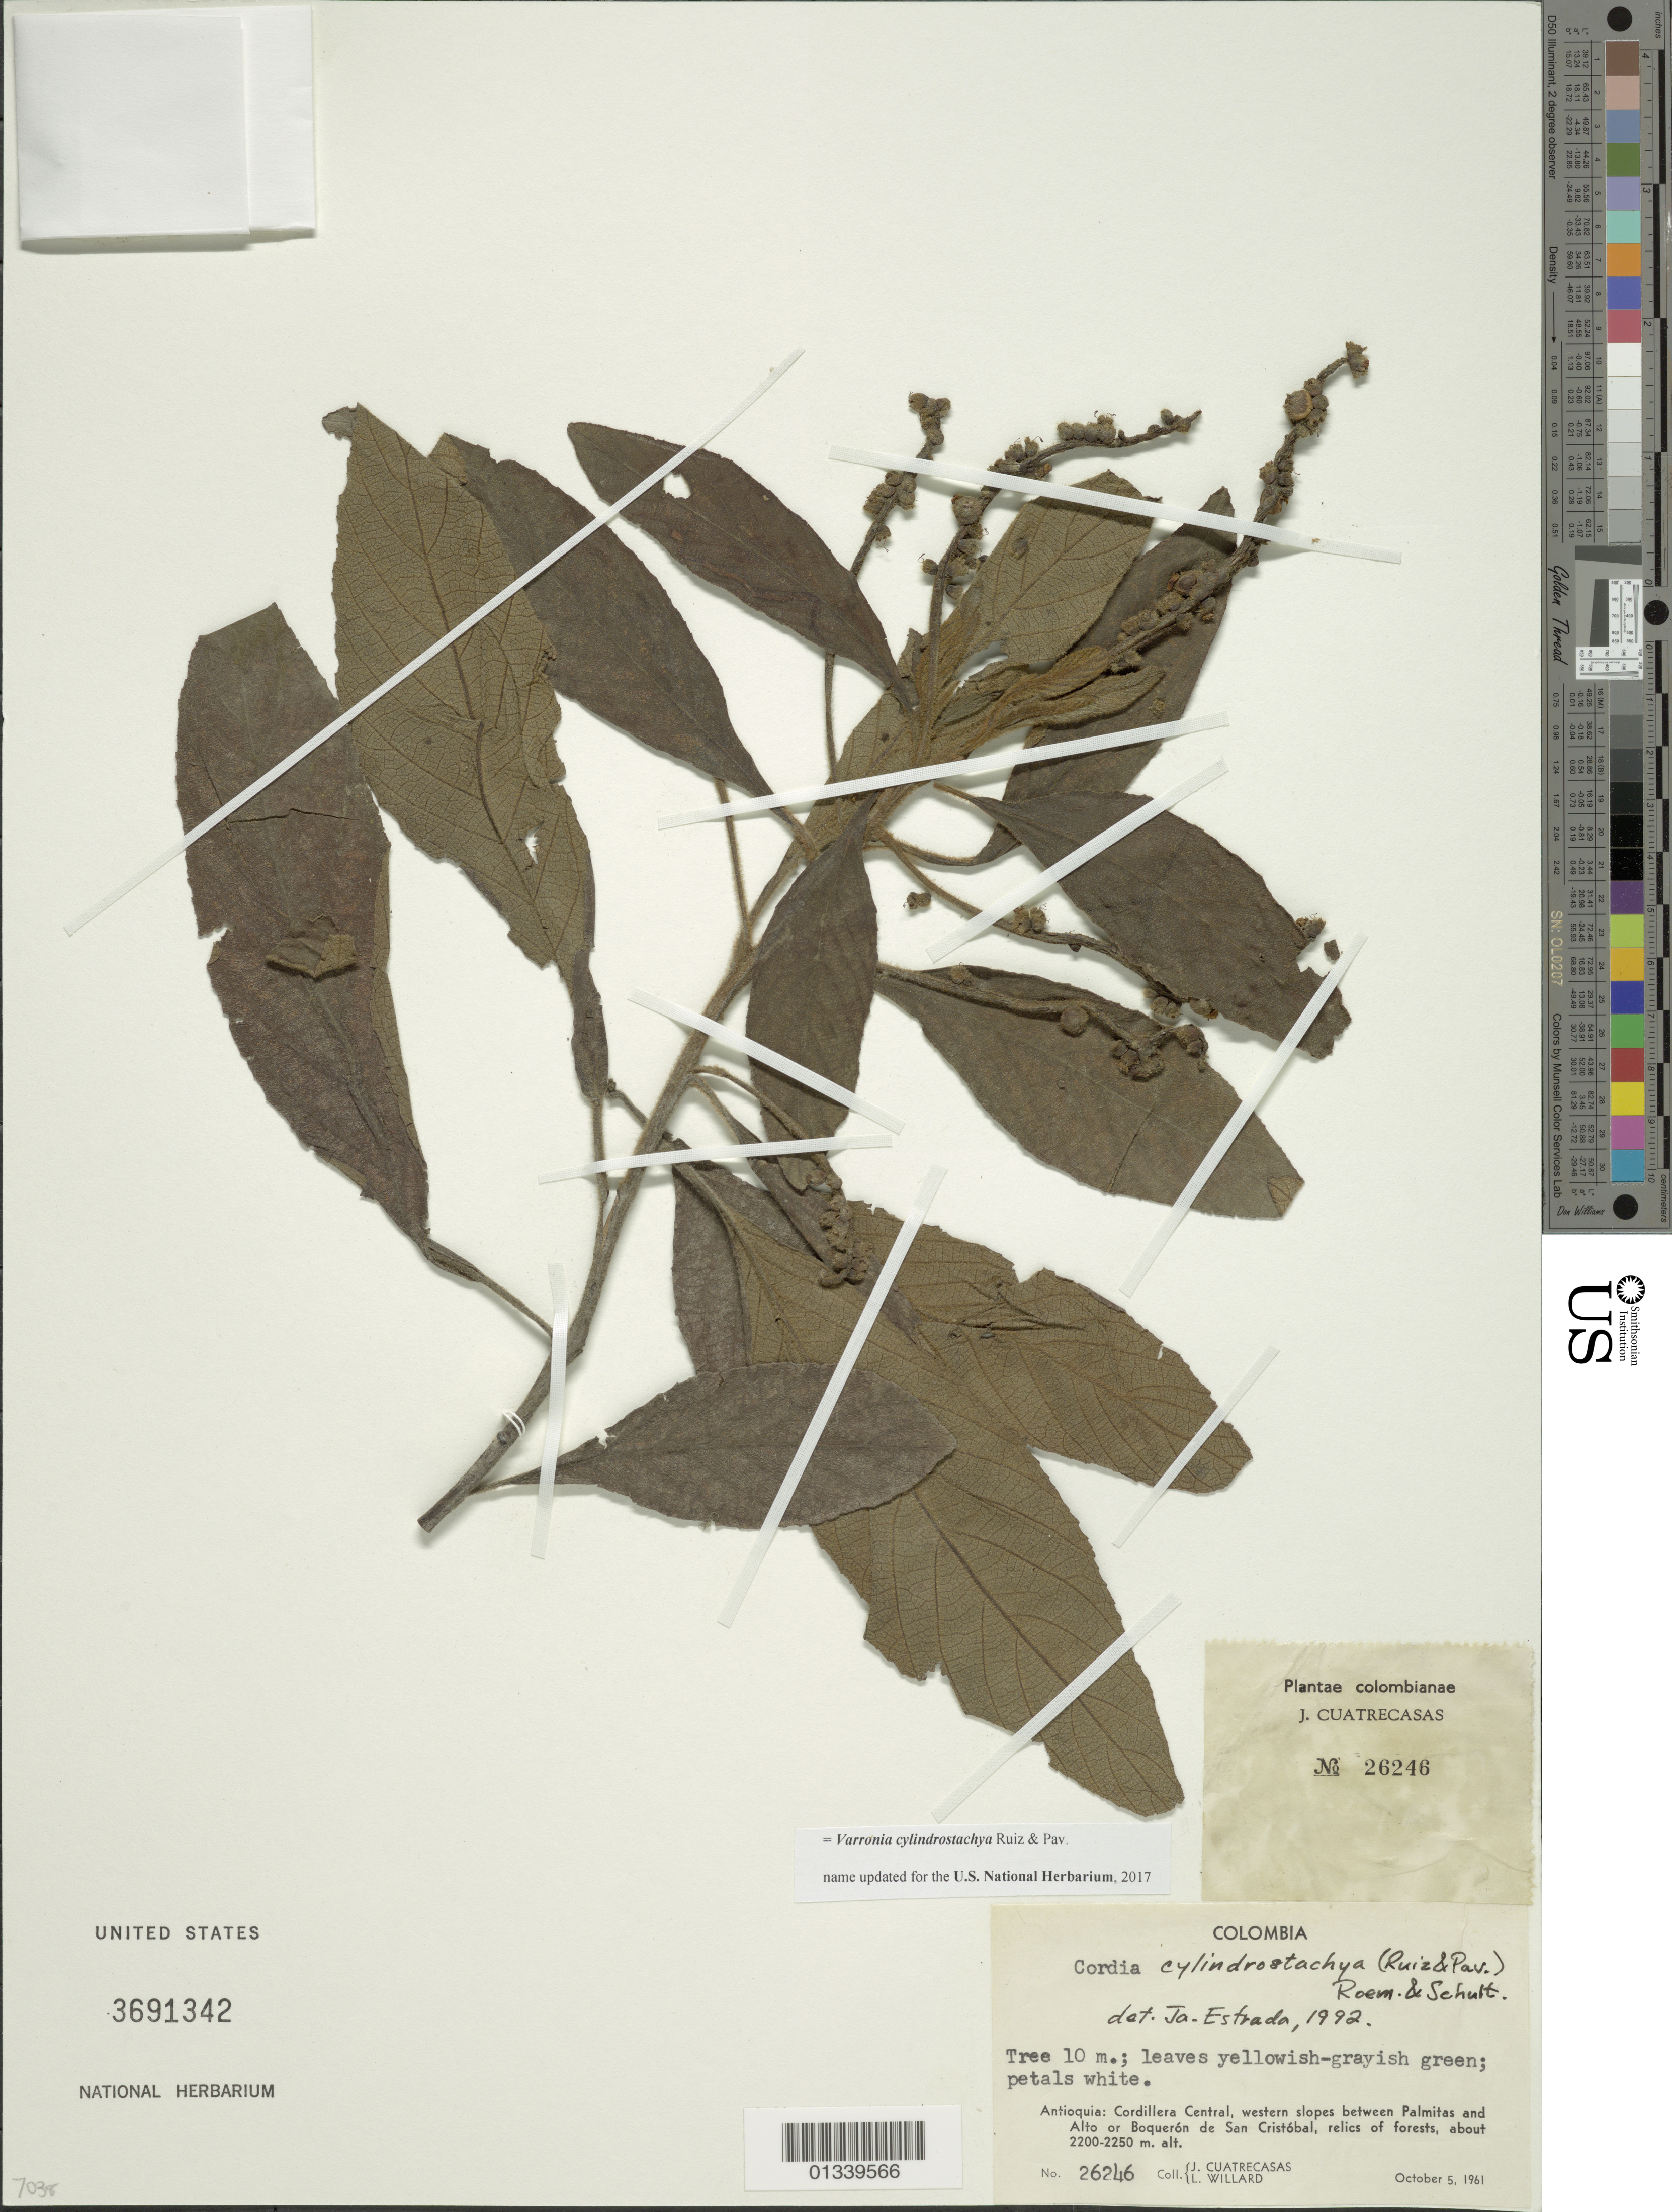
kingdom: Plantae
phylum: Tracheophyta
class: Magnoliopsida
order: Boraginales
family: Cordiaceae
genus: Cordia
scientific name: Cordia cylindrostachya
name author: (Ruiz & Pav.) Roem. & Schult.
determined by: Estrada, J.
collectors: J. Cuatrecasas & L. Willard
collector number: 26246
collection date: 1961-10-05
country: Colombia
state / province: Antioquia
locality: Cordillera Central, western slopes between Palmitas and Alto or Boqueron de San Cristobal.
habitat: Relics of forests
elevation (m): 2200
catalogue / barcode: US 3691342